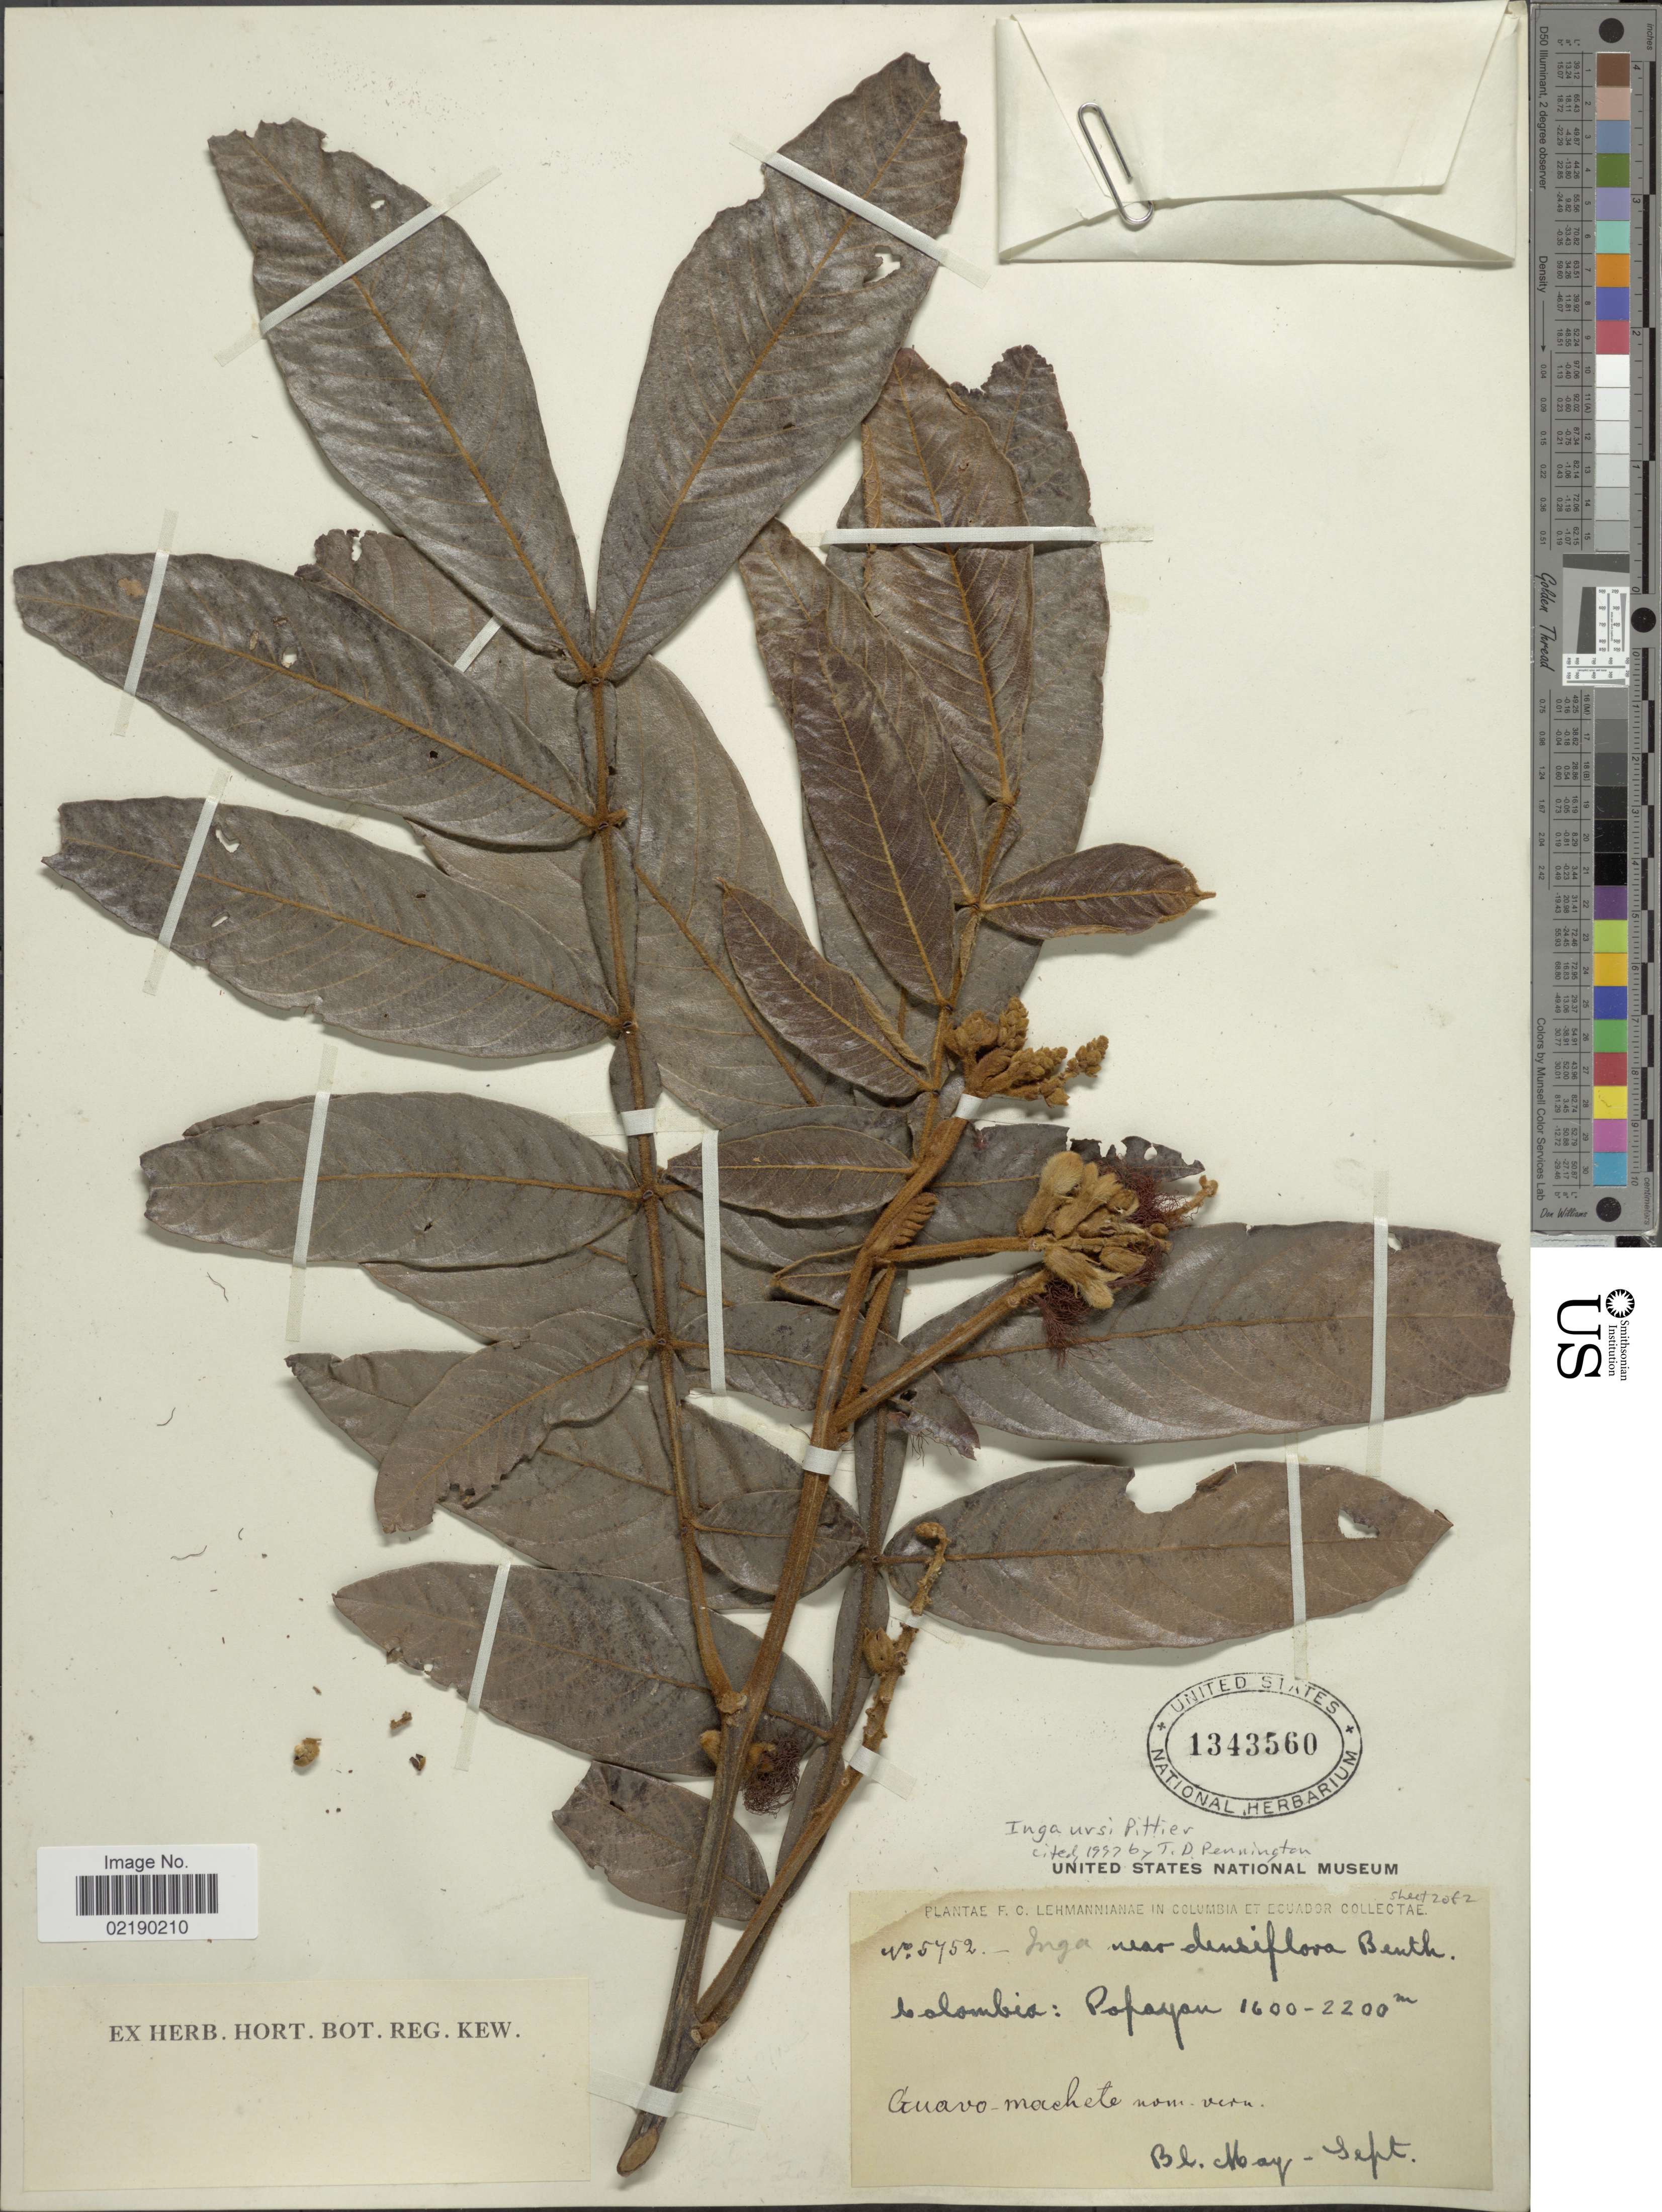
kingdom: Plantae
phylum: Tracheophyta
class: Magnoliopsida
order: Fabales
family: Fabaceae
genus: Inga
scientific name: Inga ursi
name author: Pittier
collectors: F. C. Lehmann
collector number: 5752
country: Colombia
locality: Popayan.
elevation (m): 1600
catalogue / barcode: US 1343560